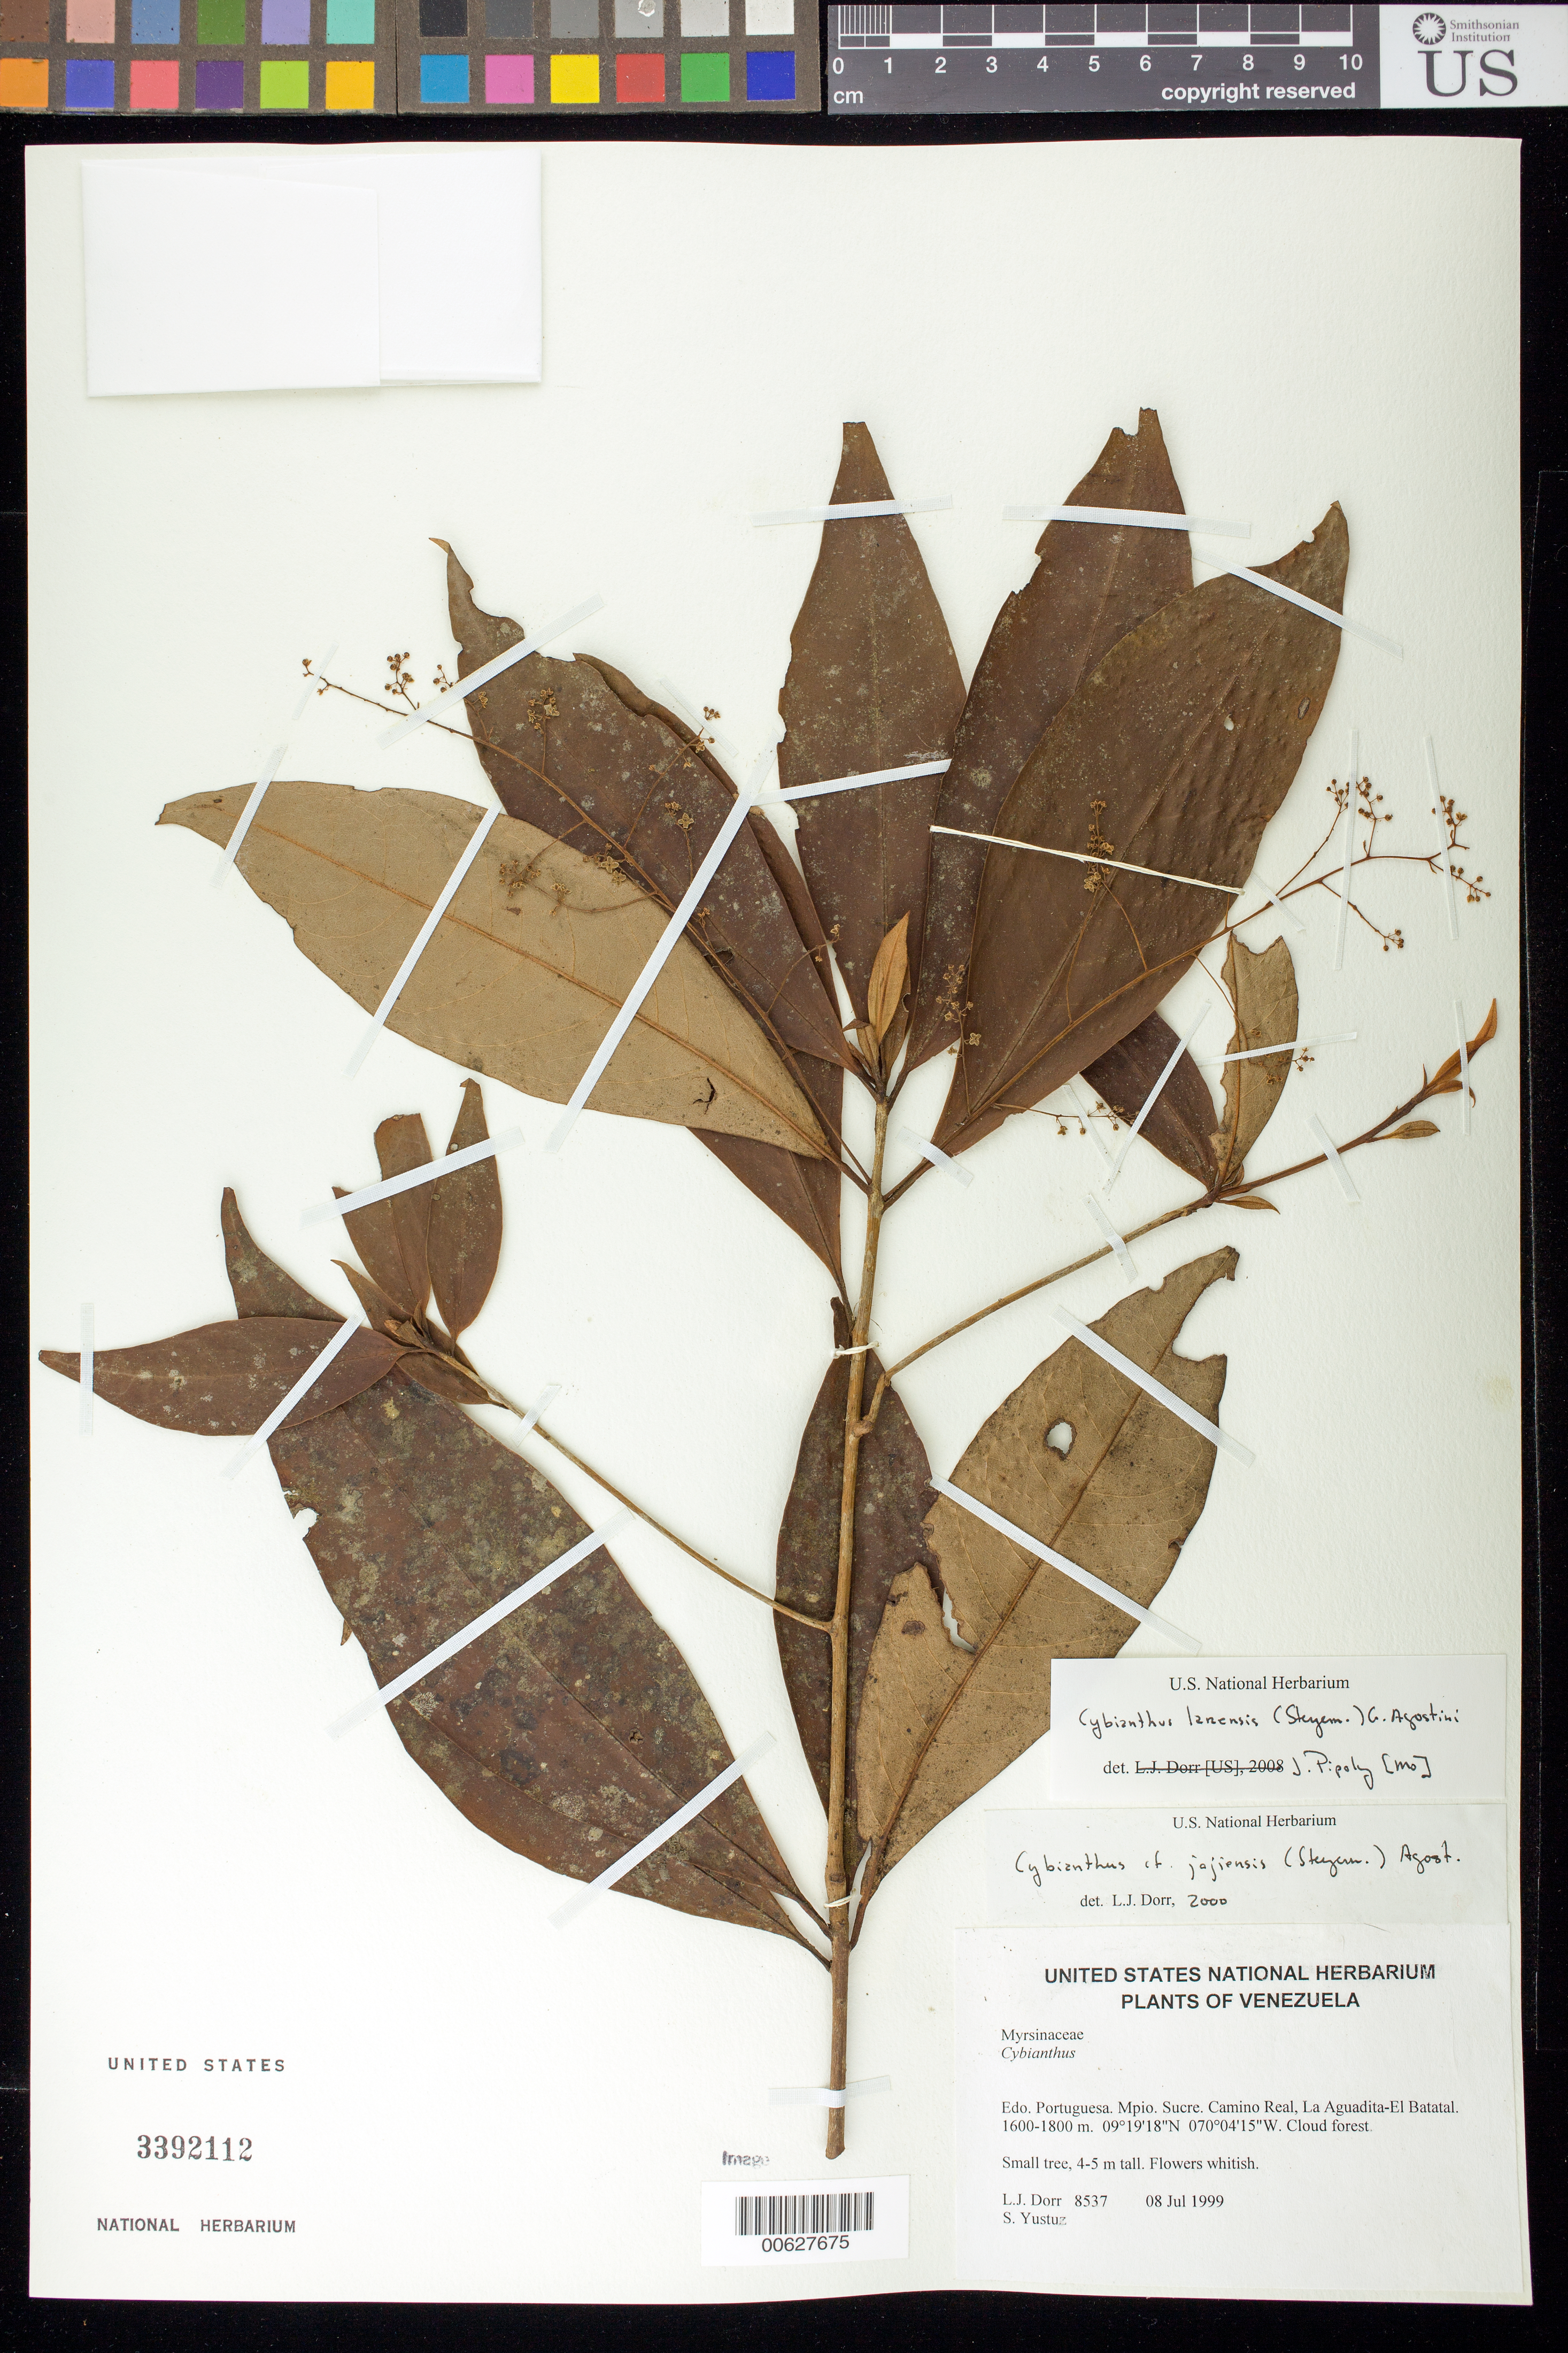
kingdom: Plantae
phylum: Tracheophyta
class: Magnoliopsida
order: Ericales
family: Primulaceae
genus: Cybianthus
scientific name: Cybianthus jajiensis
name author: (Steyerm.) G. Agostini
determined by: Dorr, L. J., (BOT), Smithsonian Institution - National Museum of Natural History (UNITED STATES)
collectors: L. J. Dorr & S. Yustiz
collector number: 8537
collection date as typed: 08 Jul 1999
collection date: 1999-07-08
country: Venezuela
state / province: Portuguesa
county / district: Sucre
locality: Camino Real, La Aguadita-El Batatal.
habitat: Cloud forest.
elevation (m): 1600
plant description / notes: BRIT, FTG, MO, PORT, US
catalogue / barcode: US 3392112